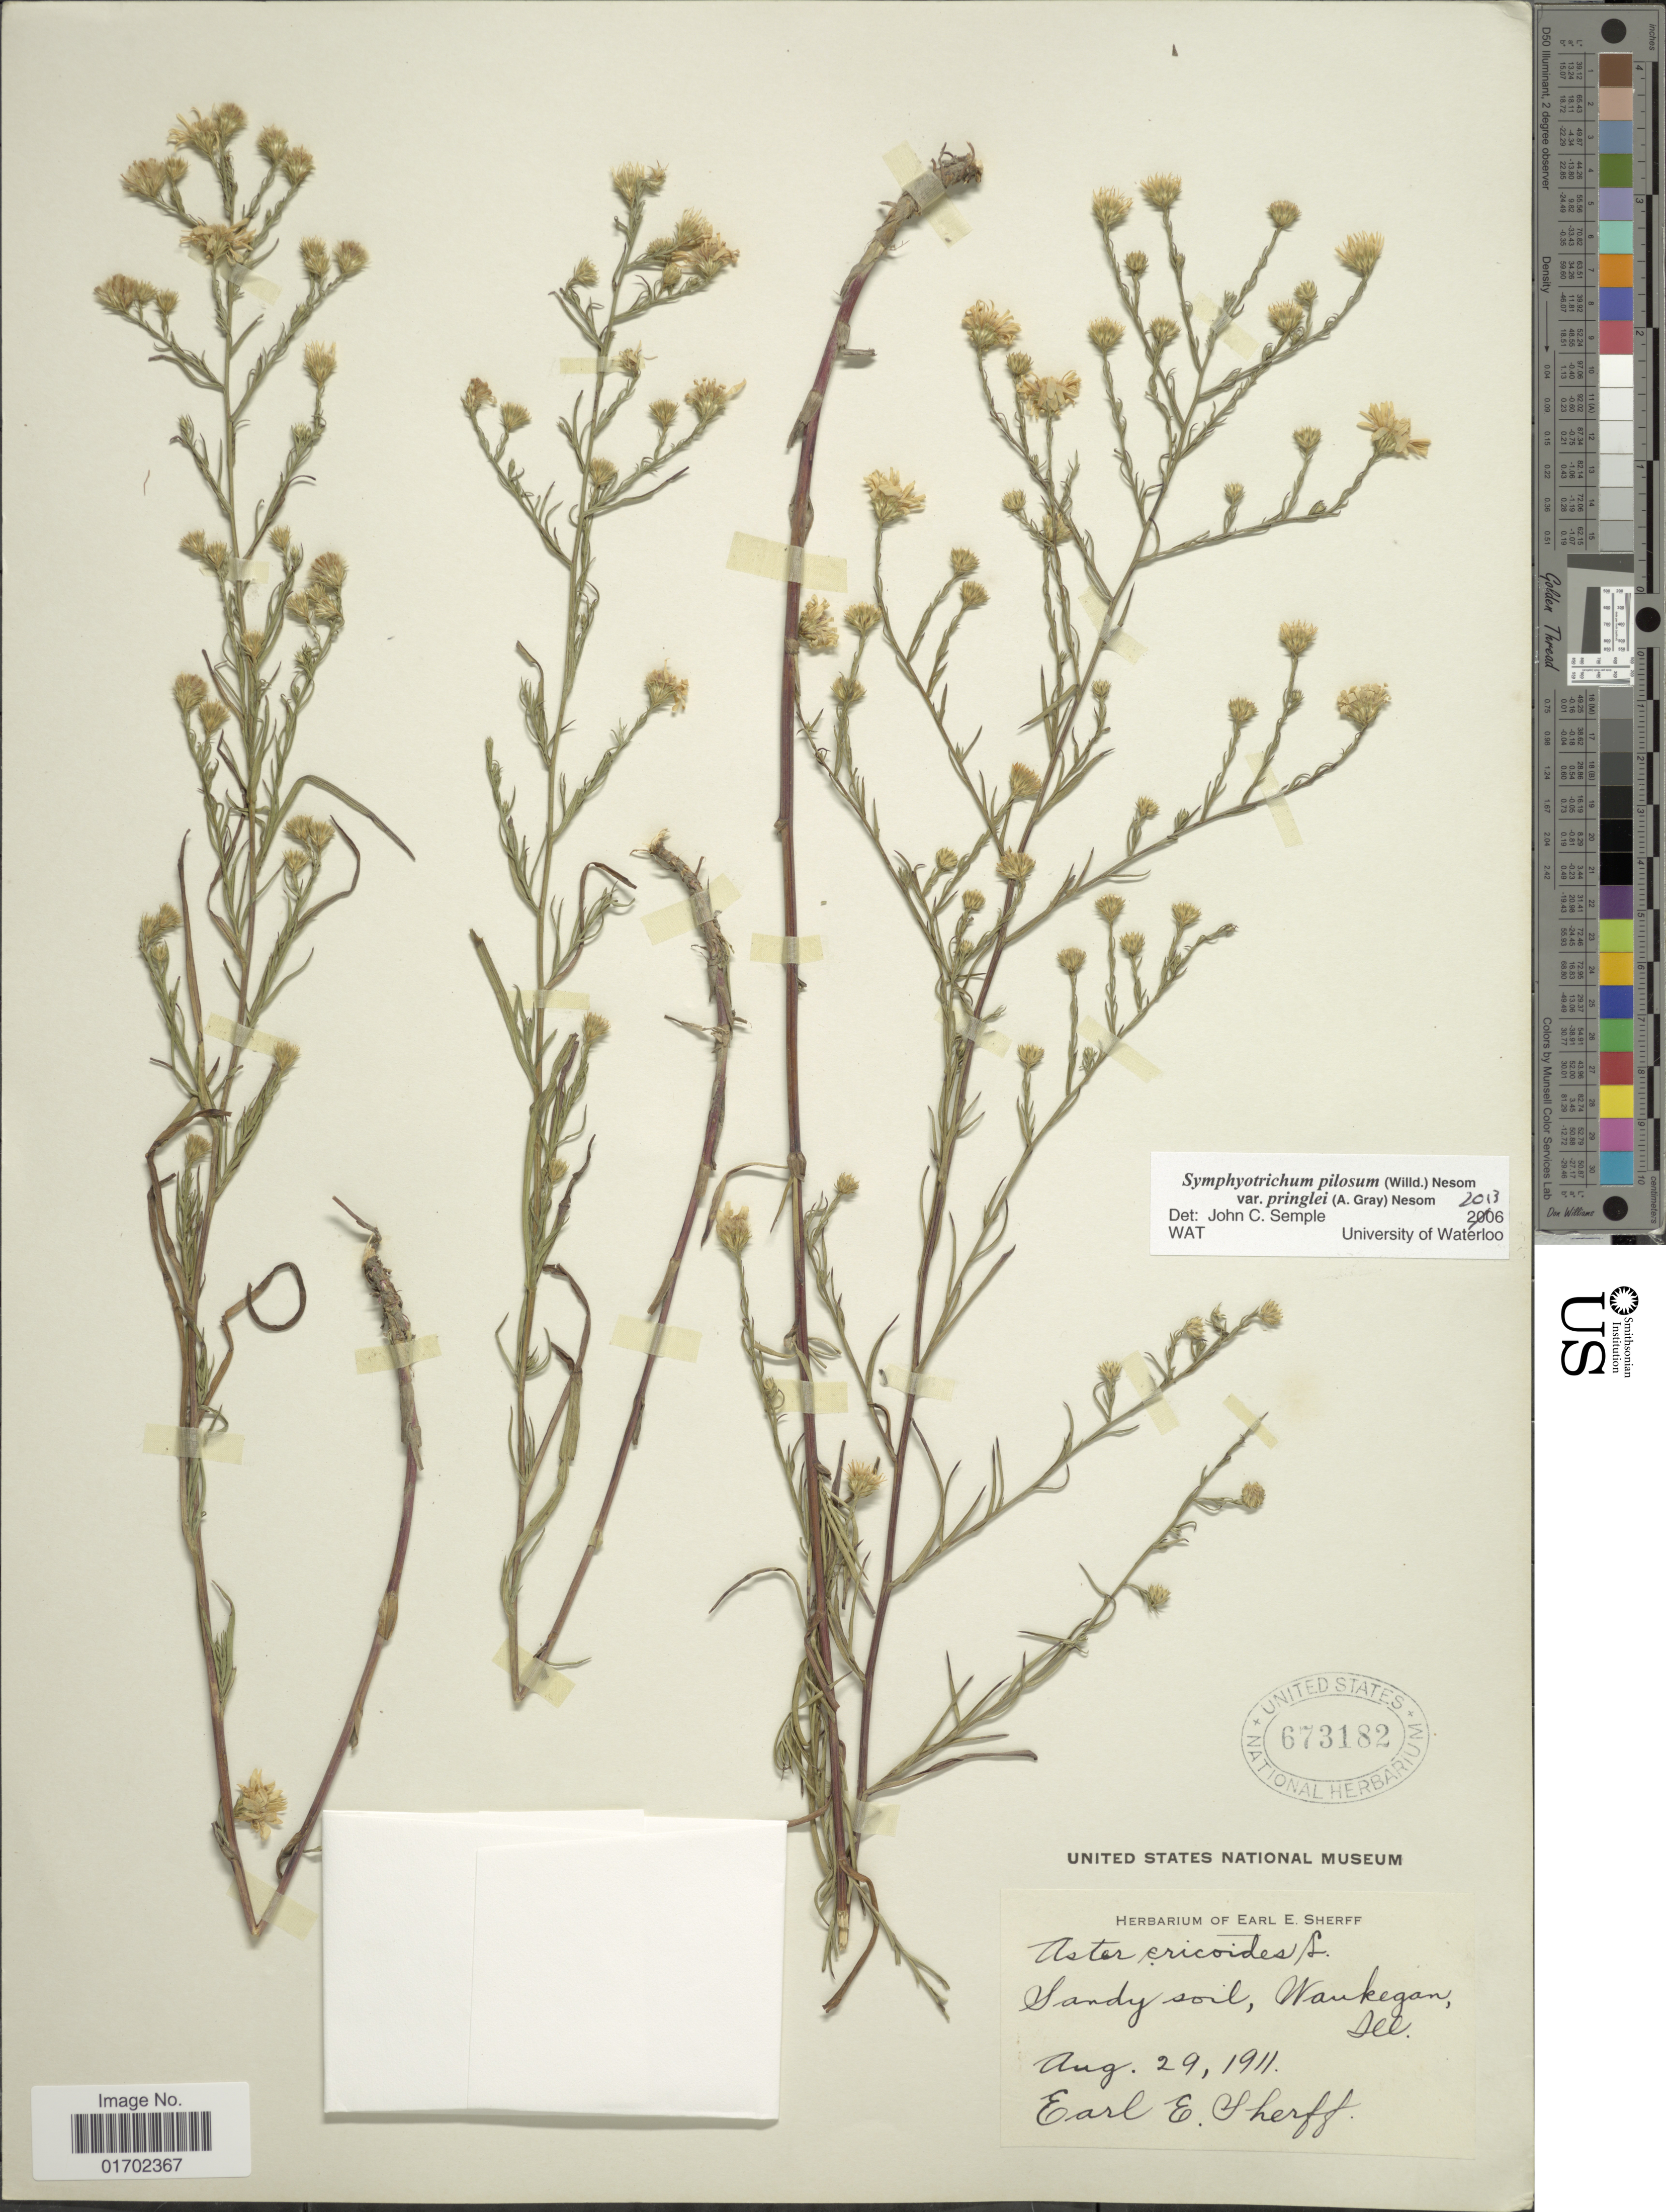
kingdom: Plantae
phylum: Tracheophyta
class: Magnoliopsida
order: Asterales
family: Asteraceae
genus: Symphyotrichum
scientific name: Symphyotrichum pilosum var. pringlei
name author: (A. Gray) G.L. Nesom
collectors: E. E. Sherff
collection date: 1911-08-29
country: United States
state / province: Illinois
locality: Sandy soil, Waukegan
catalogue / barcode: US 673182